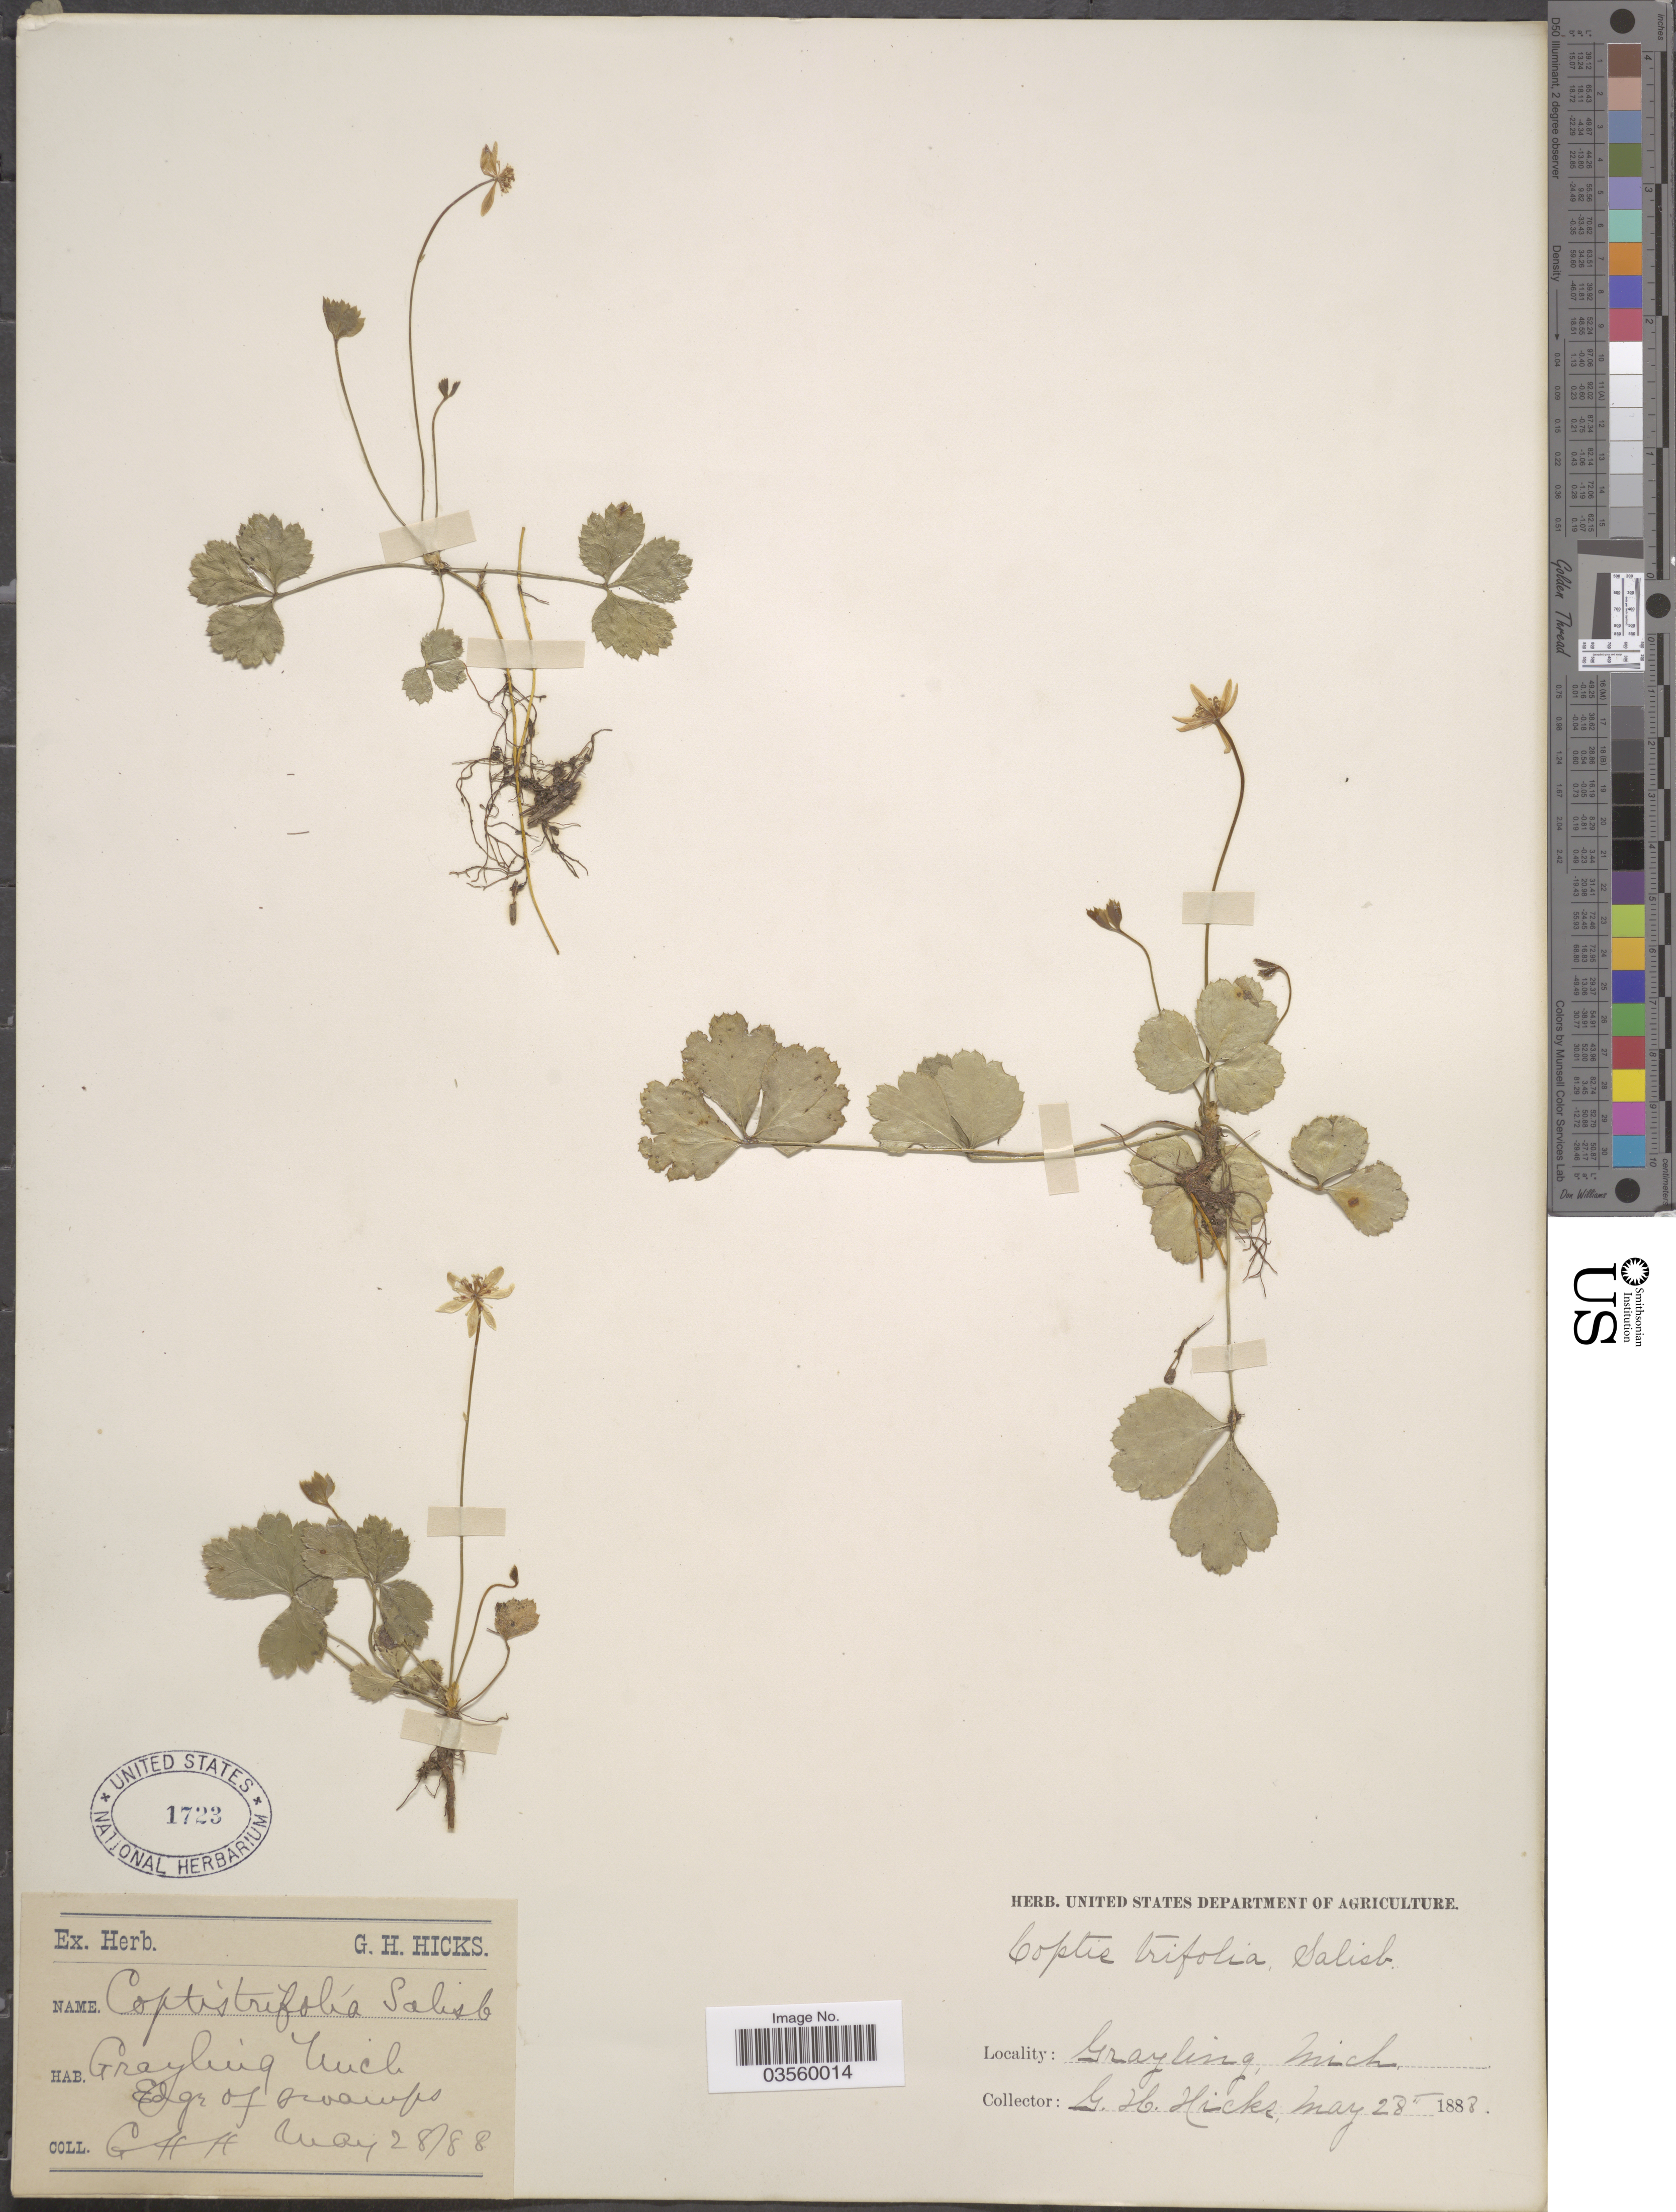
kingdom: Plantae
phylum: Tracheophyta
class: Magnoliopsida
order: Ranunculales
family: Ranunculaceae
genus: Coptis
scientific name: Coptis trifolia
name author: (L.) Salisb.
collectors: G. Hicks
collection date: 1888-05-28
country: United States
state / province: Michigan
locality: Grayling.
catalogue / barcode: US 1723